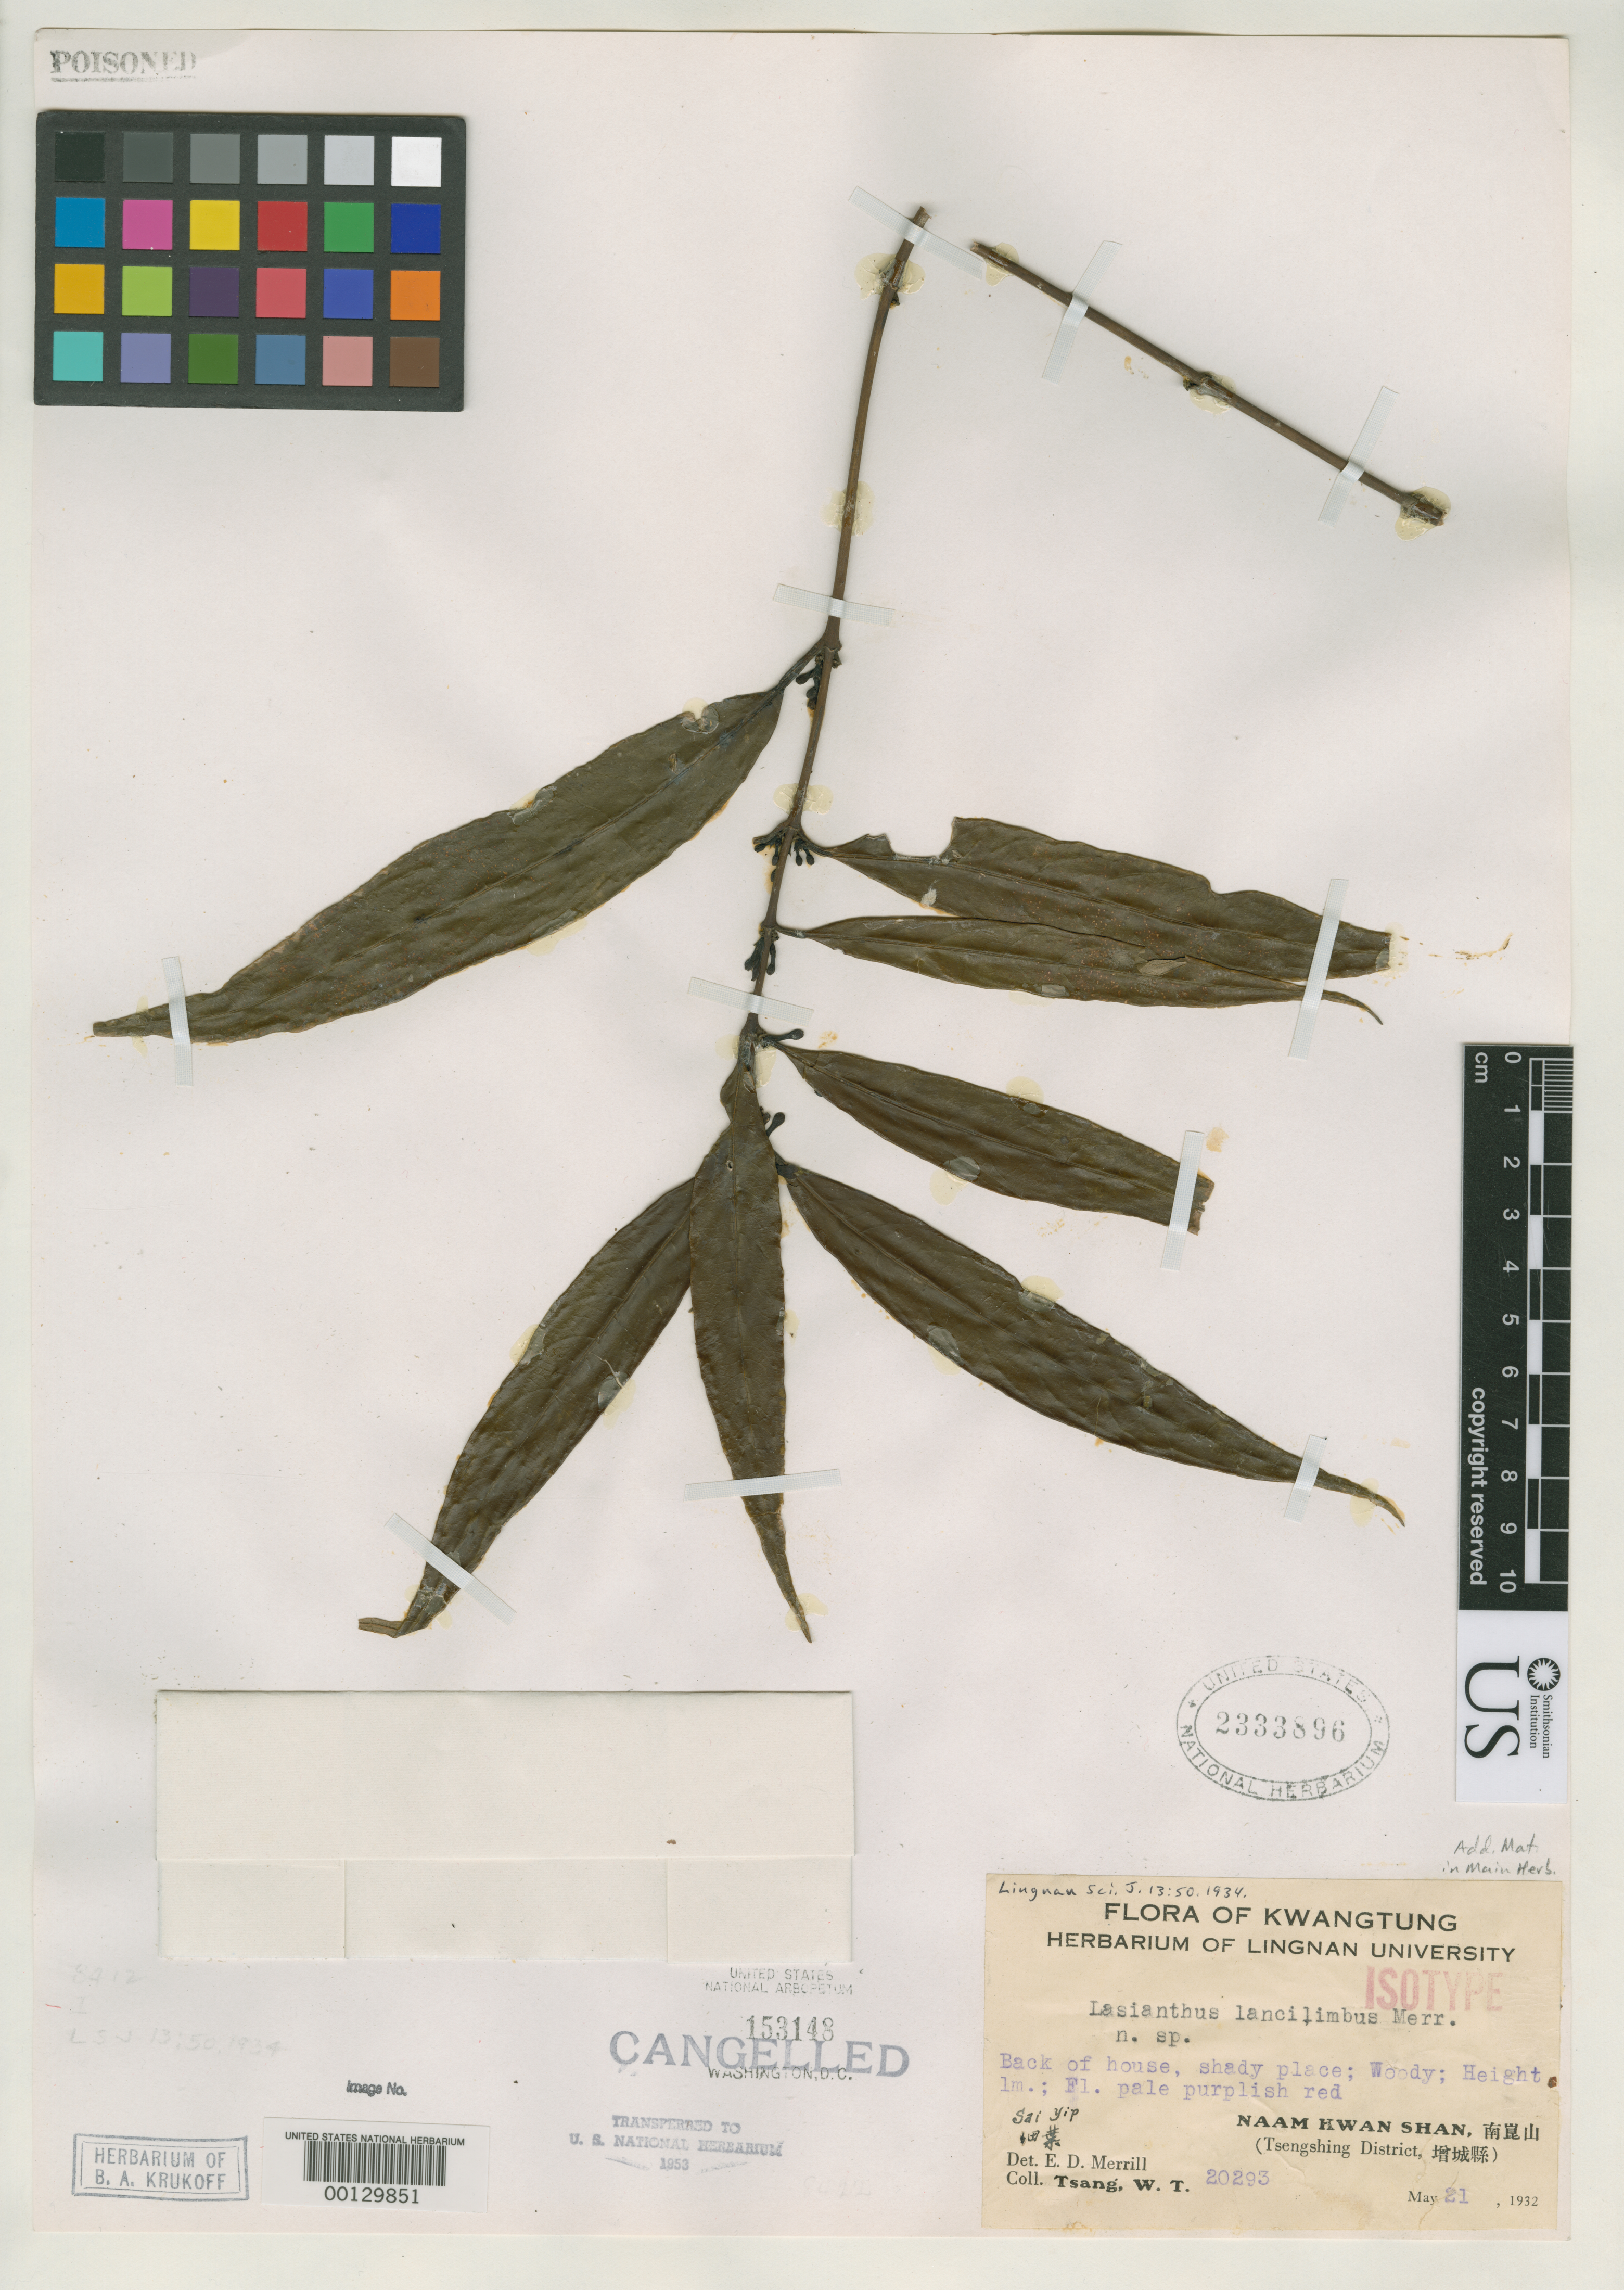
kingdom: Plantae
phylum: Tracheophyta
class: Magnoliopsida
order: Gentianales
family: Rubiaceae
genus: Lasianthus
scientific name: Lasianthus lancilimbus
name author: Merr.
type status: Isotype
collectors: W. T. Tsang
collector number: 20293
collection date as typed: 21 May 1932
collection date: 1932-05-21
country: China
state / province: Guangdong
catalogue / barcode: US 2333896